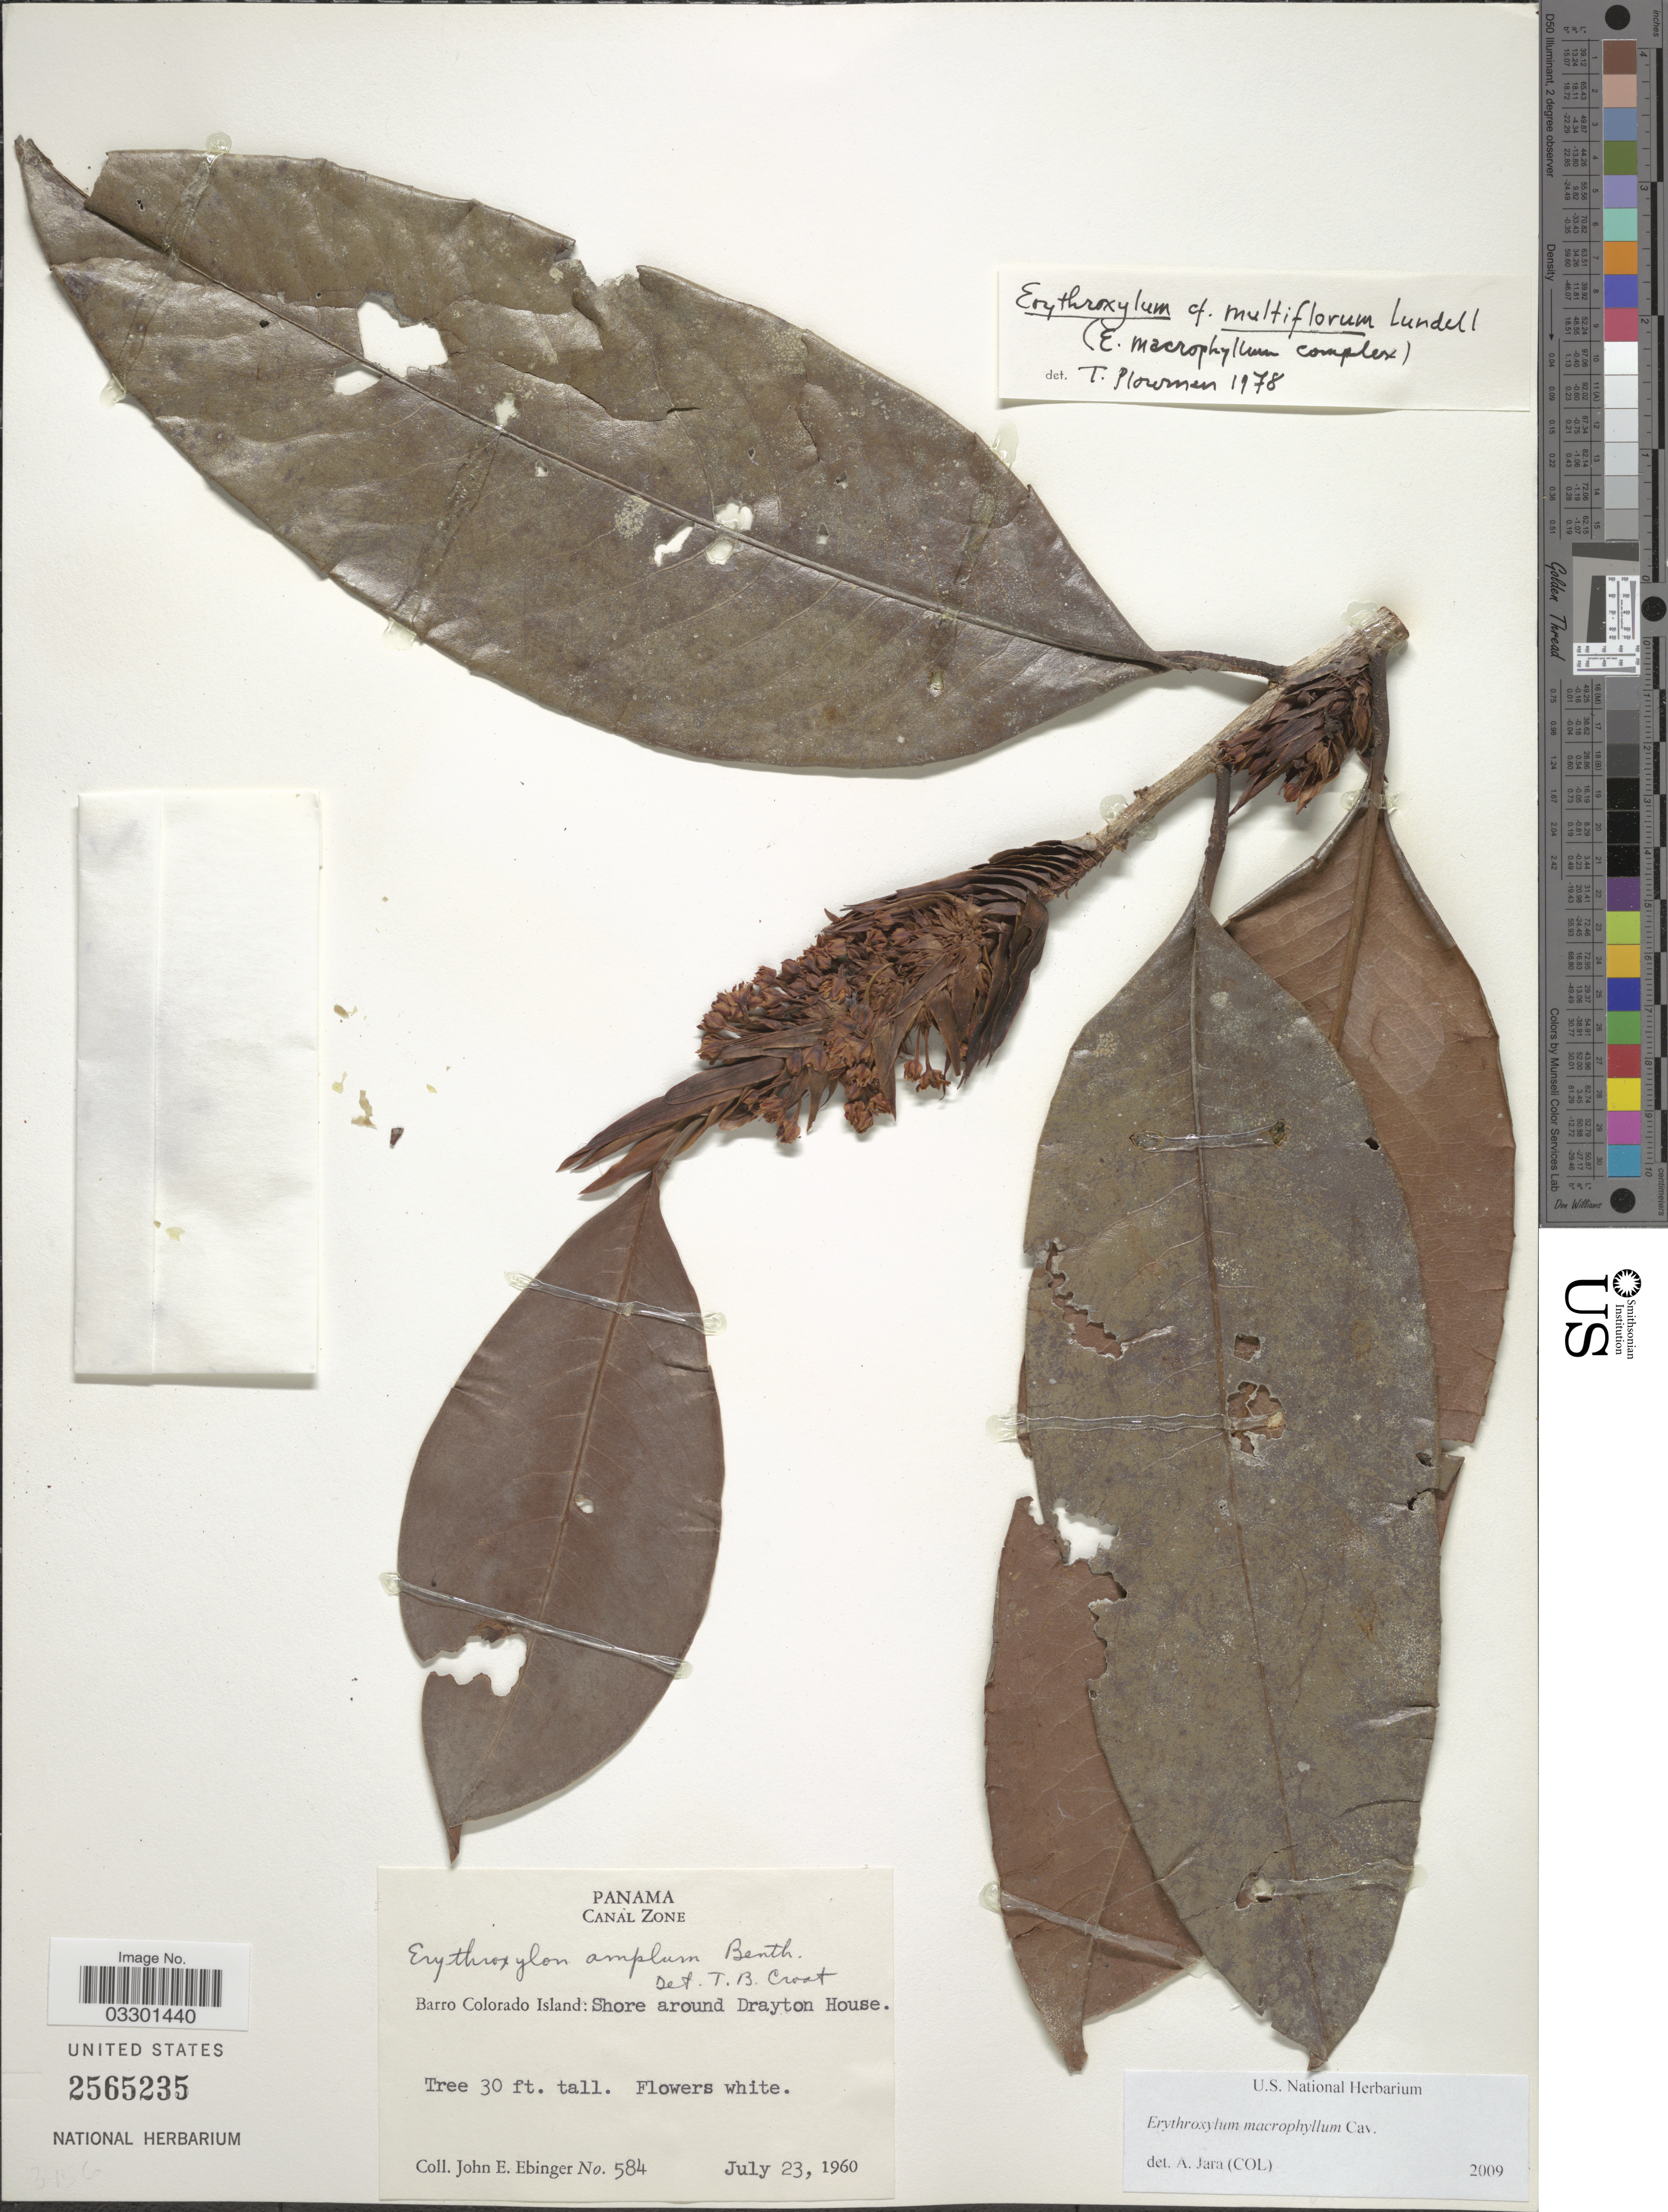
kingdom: Plantae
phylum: Tracheophyta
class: Magnoliopsida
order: Malpighiales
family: Erythroxylaceae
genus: Erythroxylum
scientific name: Erythroxylum macrophyllum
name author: Cav.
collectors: J. Ebinger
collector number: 584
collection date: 1960-07-23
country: Panama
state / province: Panamá Oeste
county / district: Canal Zone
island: Barro Colorado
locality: Barro Colorado Island: Shore around Drayton House.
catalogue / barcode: US 2565235